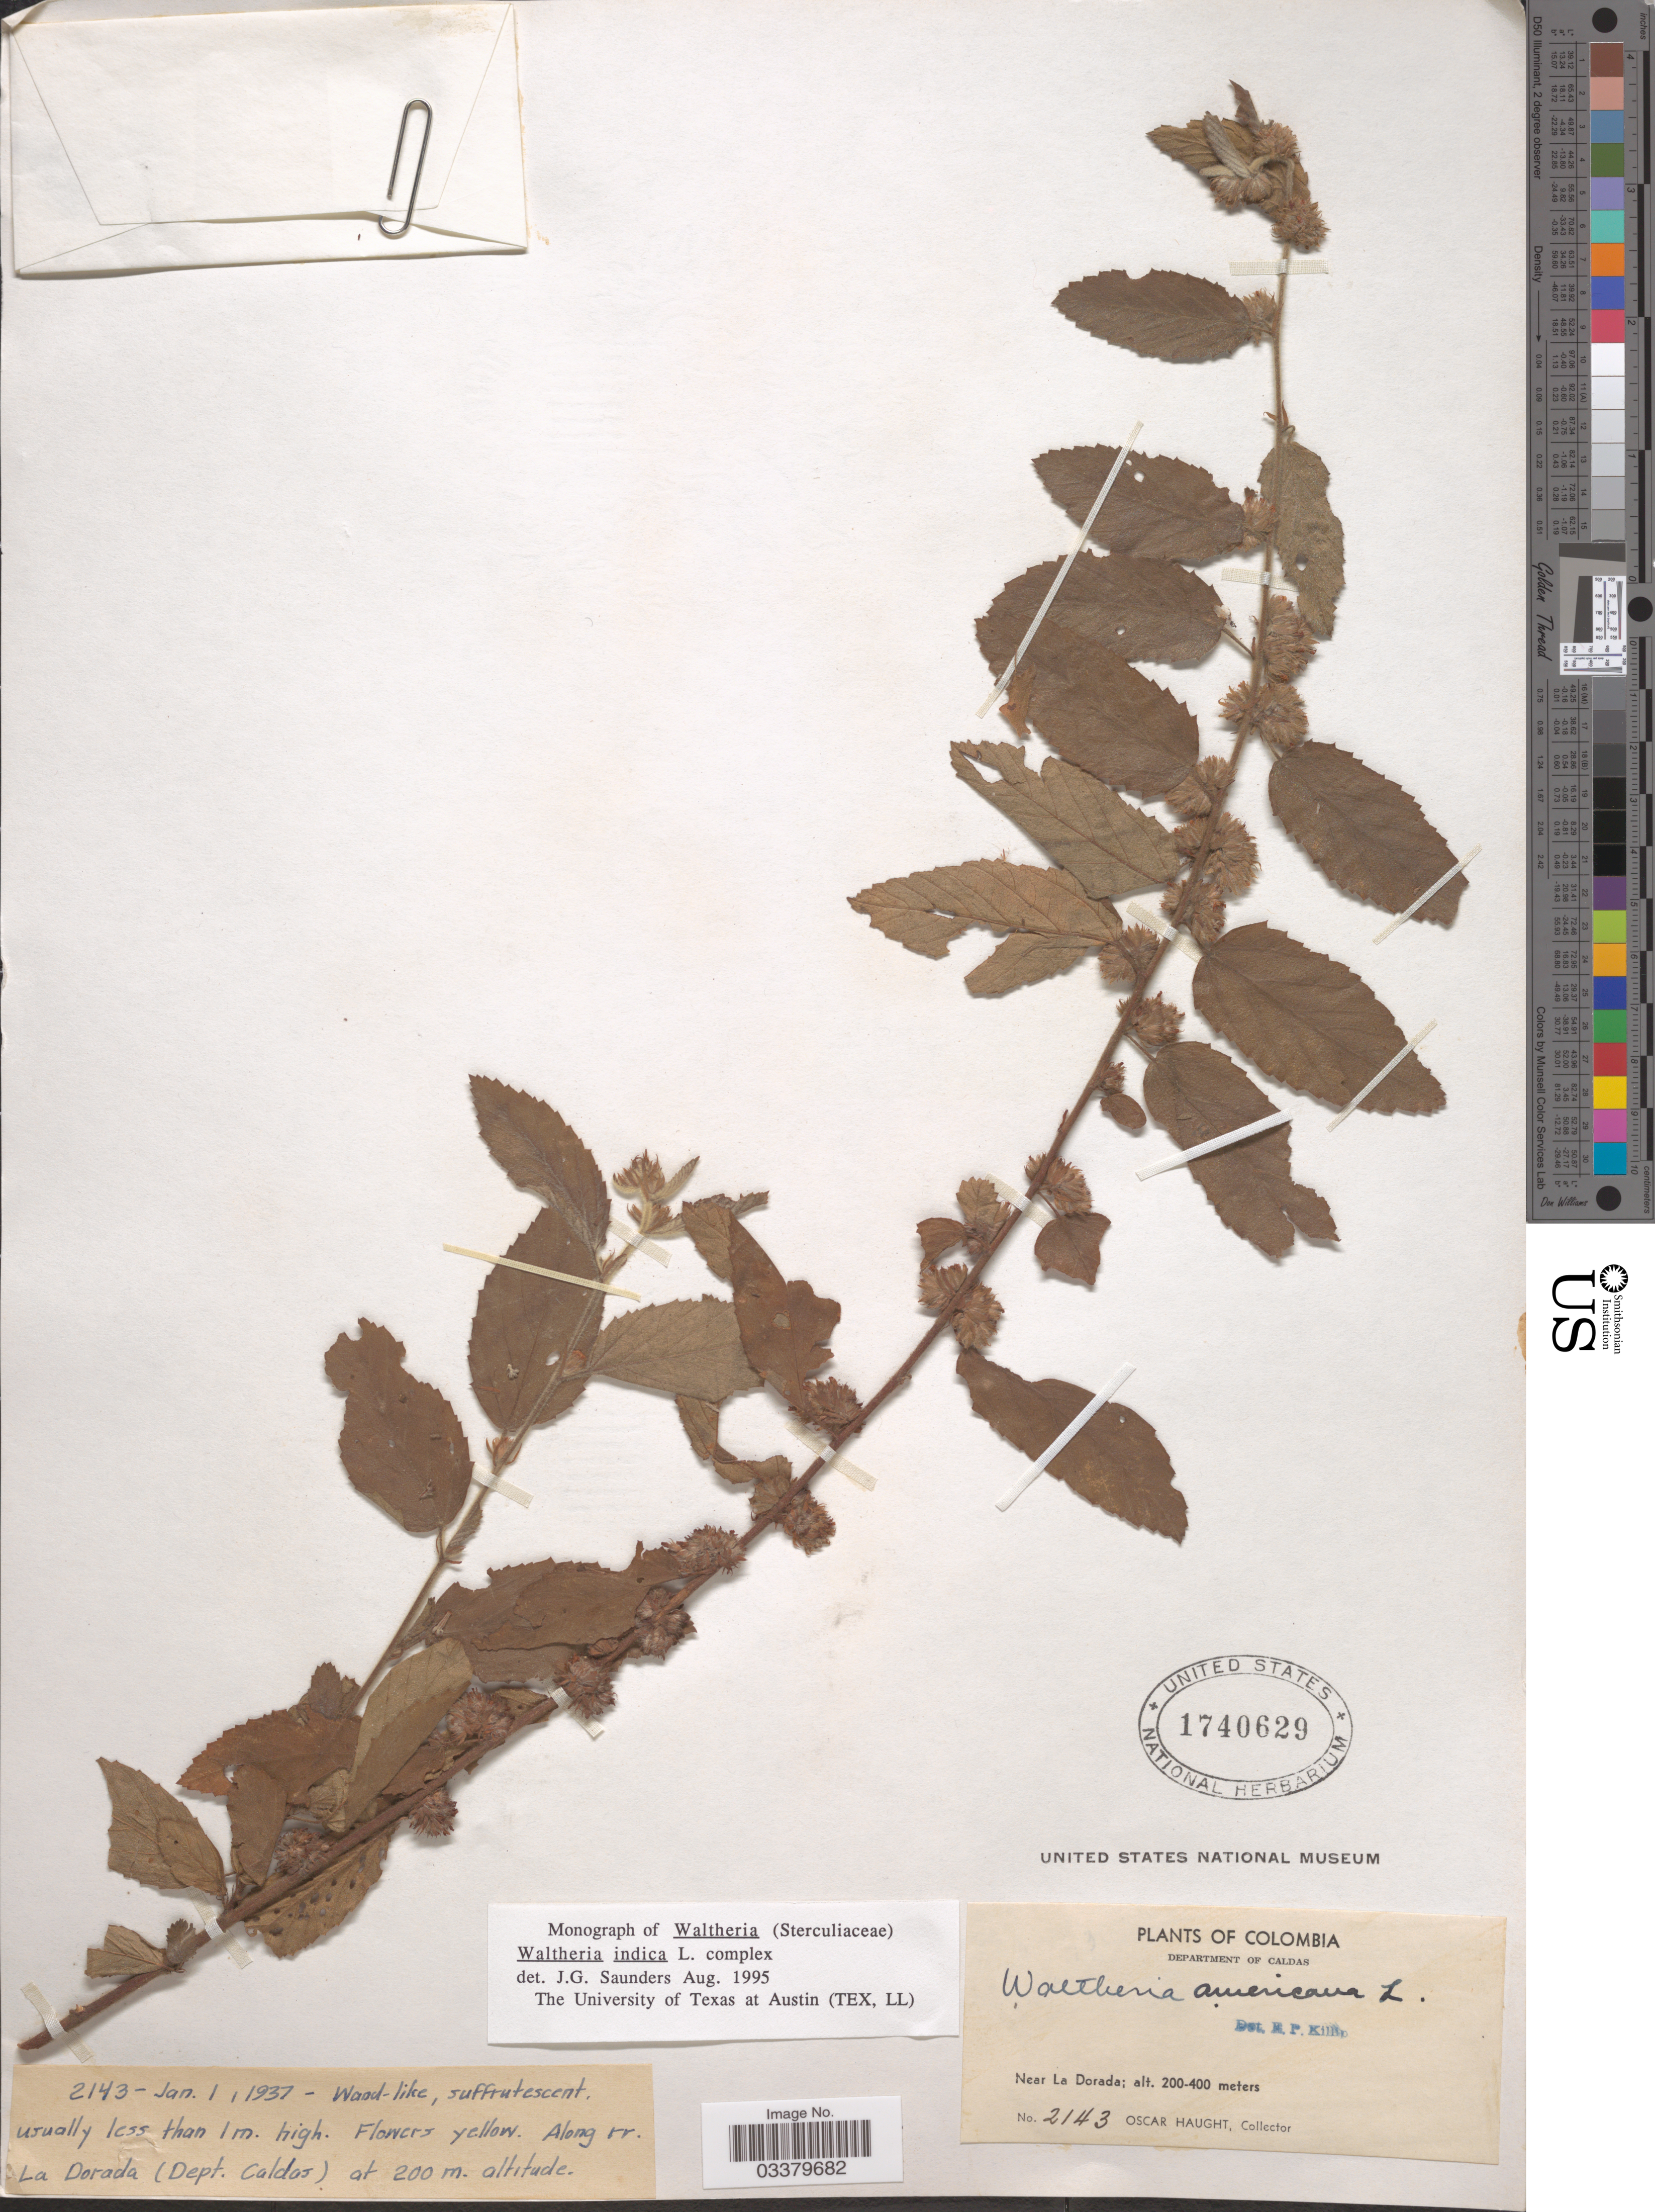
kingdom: Plantae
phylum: Tracheophyta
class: Magnoliopsida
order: Malvales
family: Malvaceae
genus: Waltheria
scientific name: Waltheria indica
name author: L.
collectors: O. L. Haught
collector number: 2143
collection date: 1937-01-01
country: Colombia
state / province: Caldas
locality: Department of Caldas. Near La Dorada.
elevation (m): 200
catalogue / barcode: US 1740629